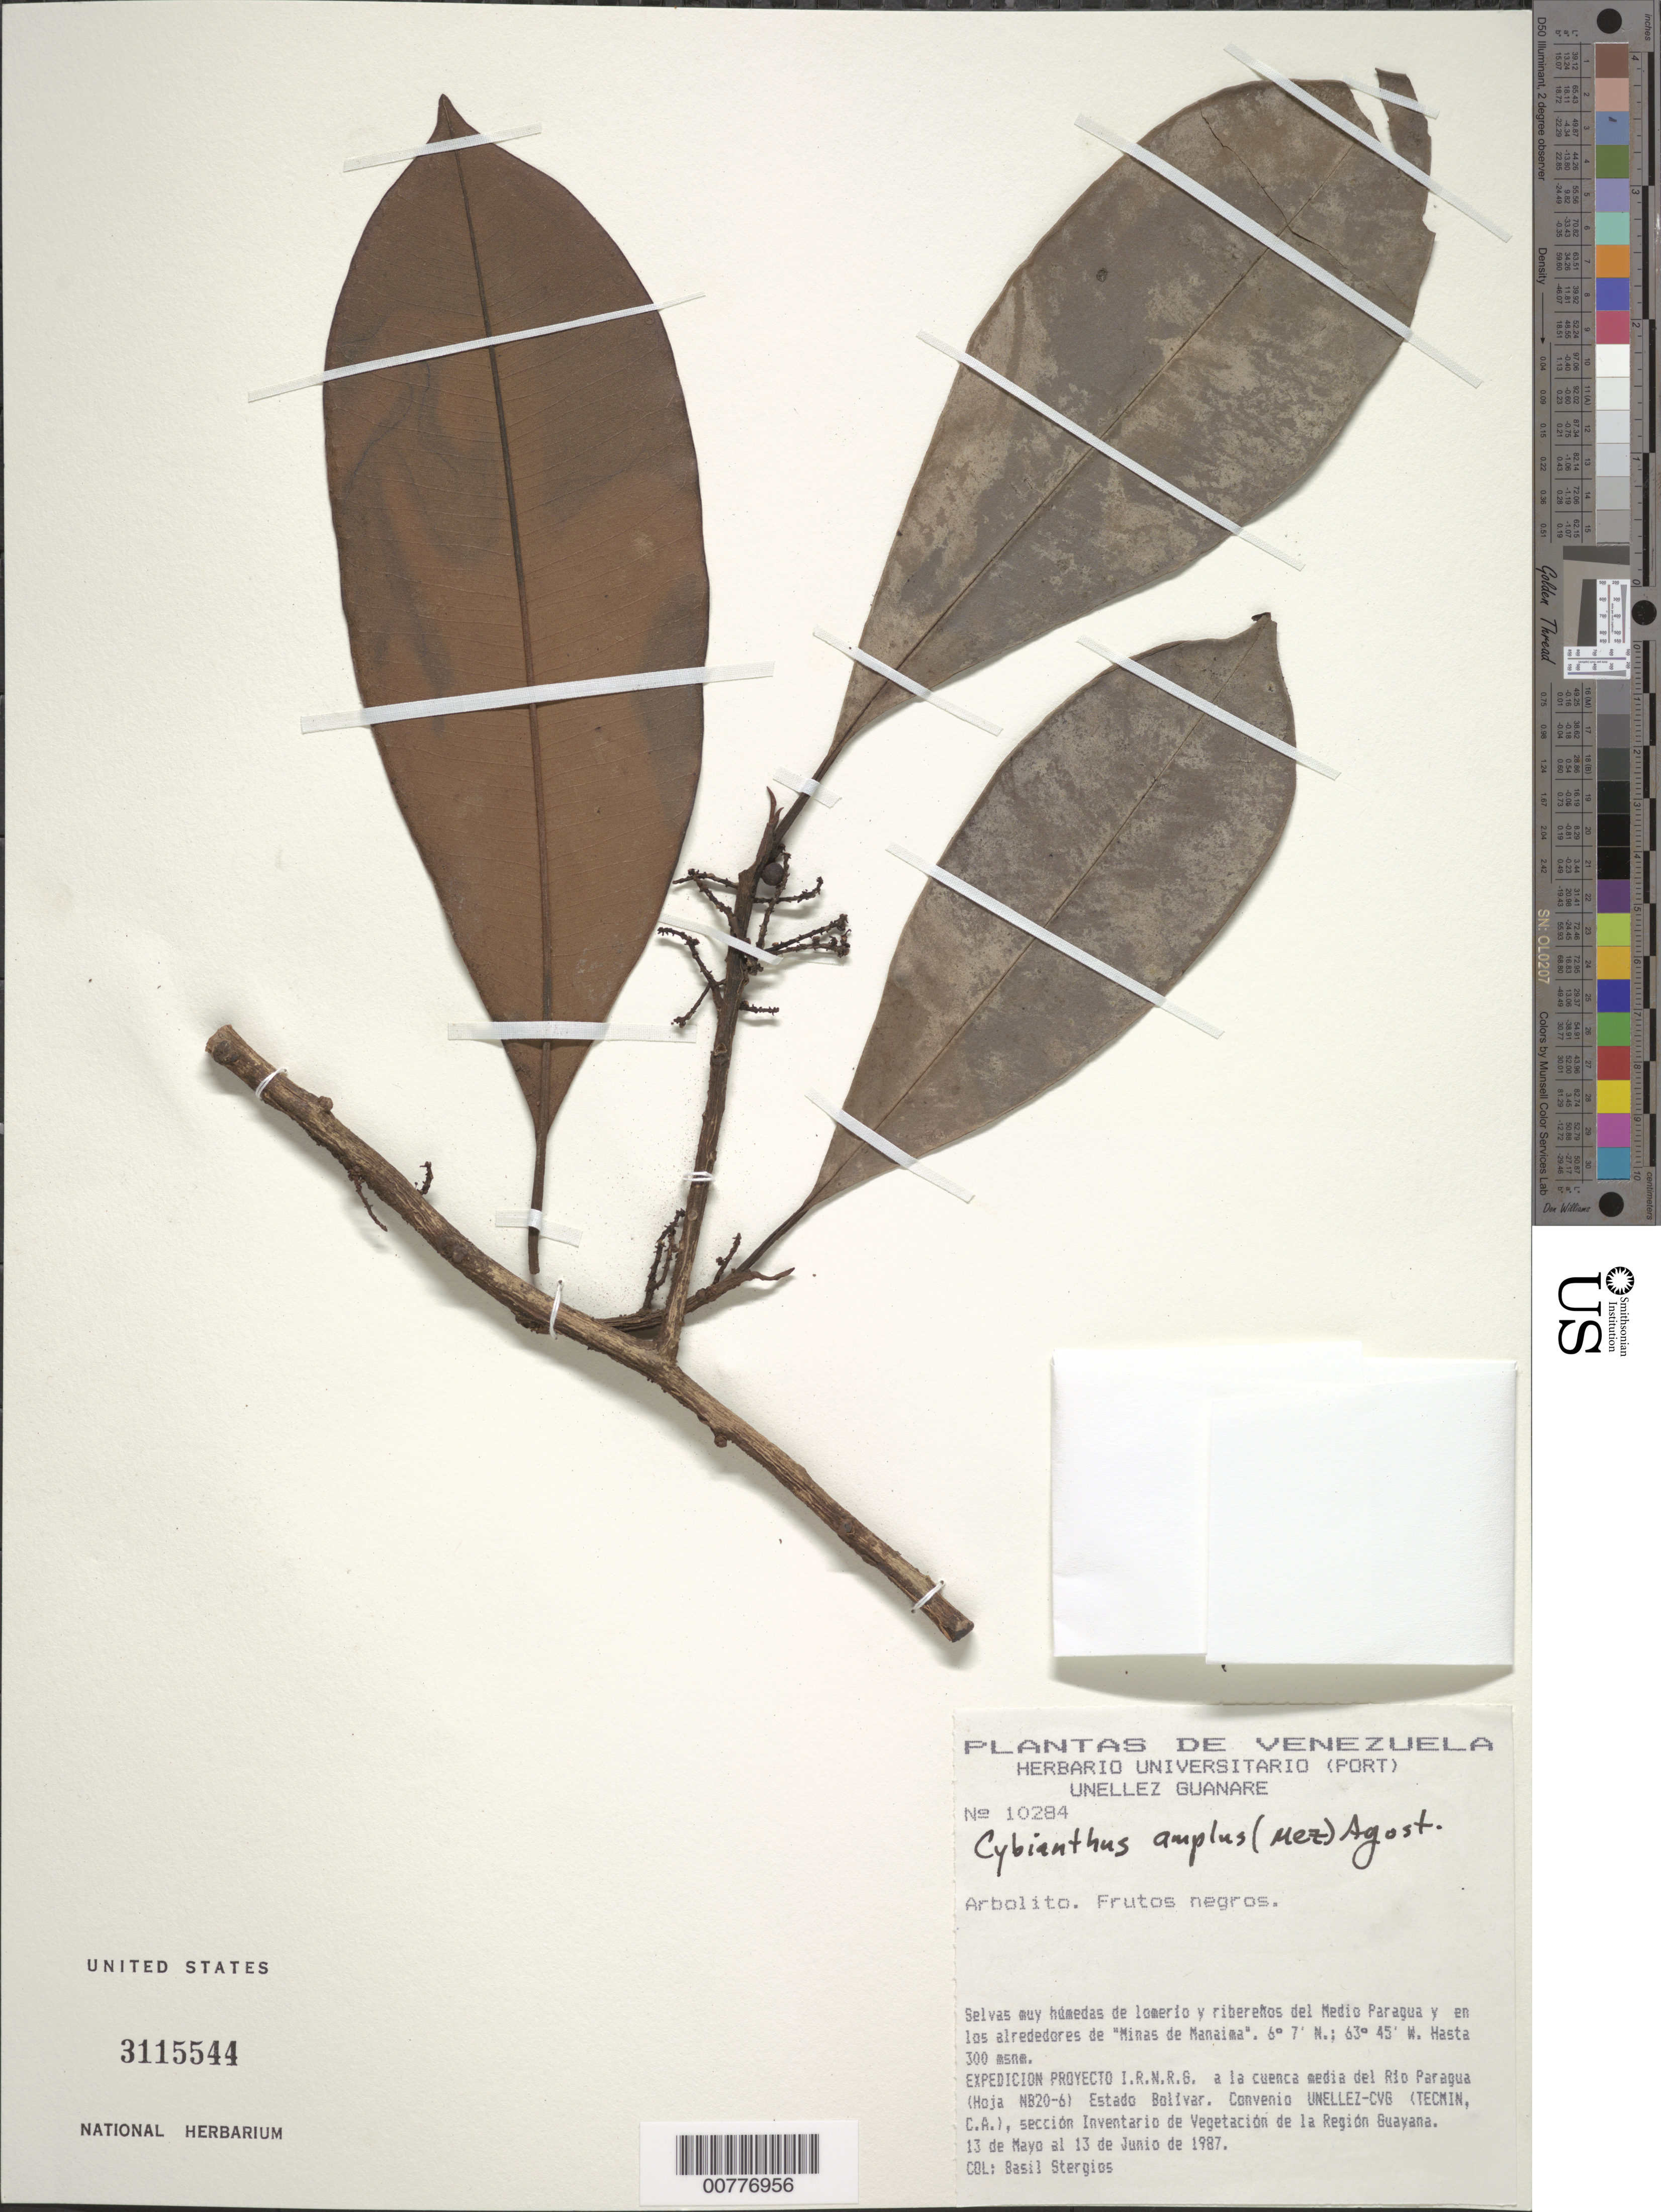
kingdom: Plantae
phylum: Tracheophyta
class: Magnoliopsida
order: Ericales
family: Primulaceae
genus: Cybianthus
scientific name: Cybianthus amplus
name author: (Mez) G. Agostini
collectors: B. G. Stergios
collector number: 10284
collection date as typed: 13-May-87 to 13-Jun-87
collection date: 1987-05-13/1987-06-13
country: Venezuela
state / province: Bolívar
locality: Río Paragua, Medio Paragua y Minas de Manaima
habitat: Selvas muy húmedas de lomerio y riberenos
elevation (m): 300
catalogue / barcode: US 3115544